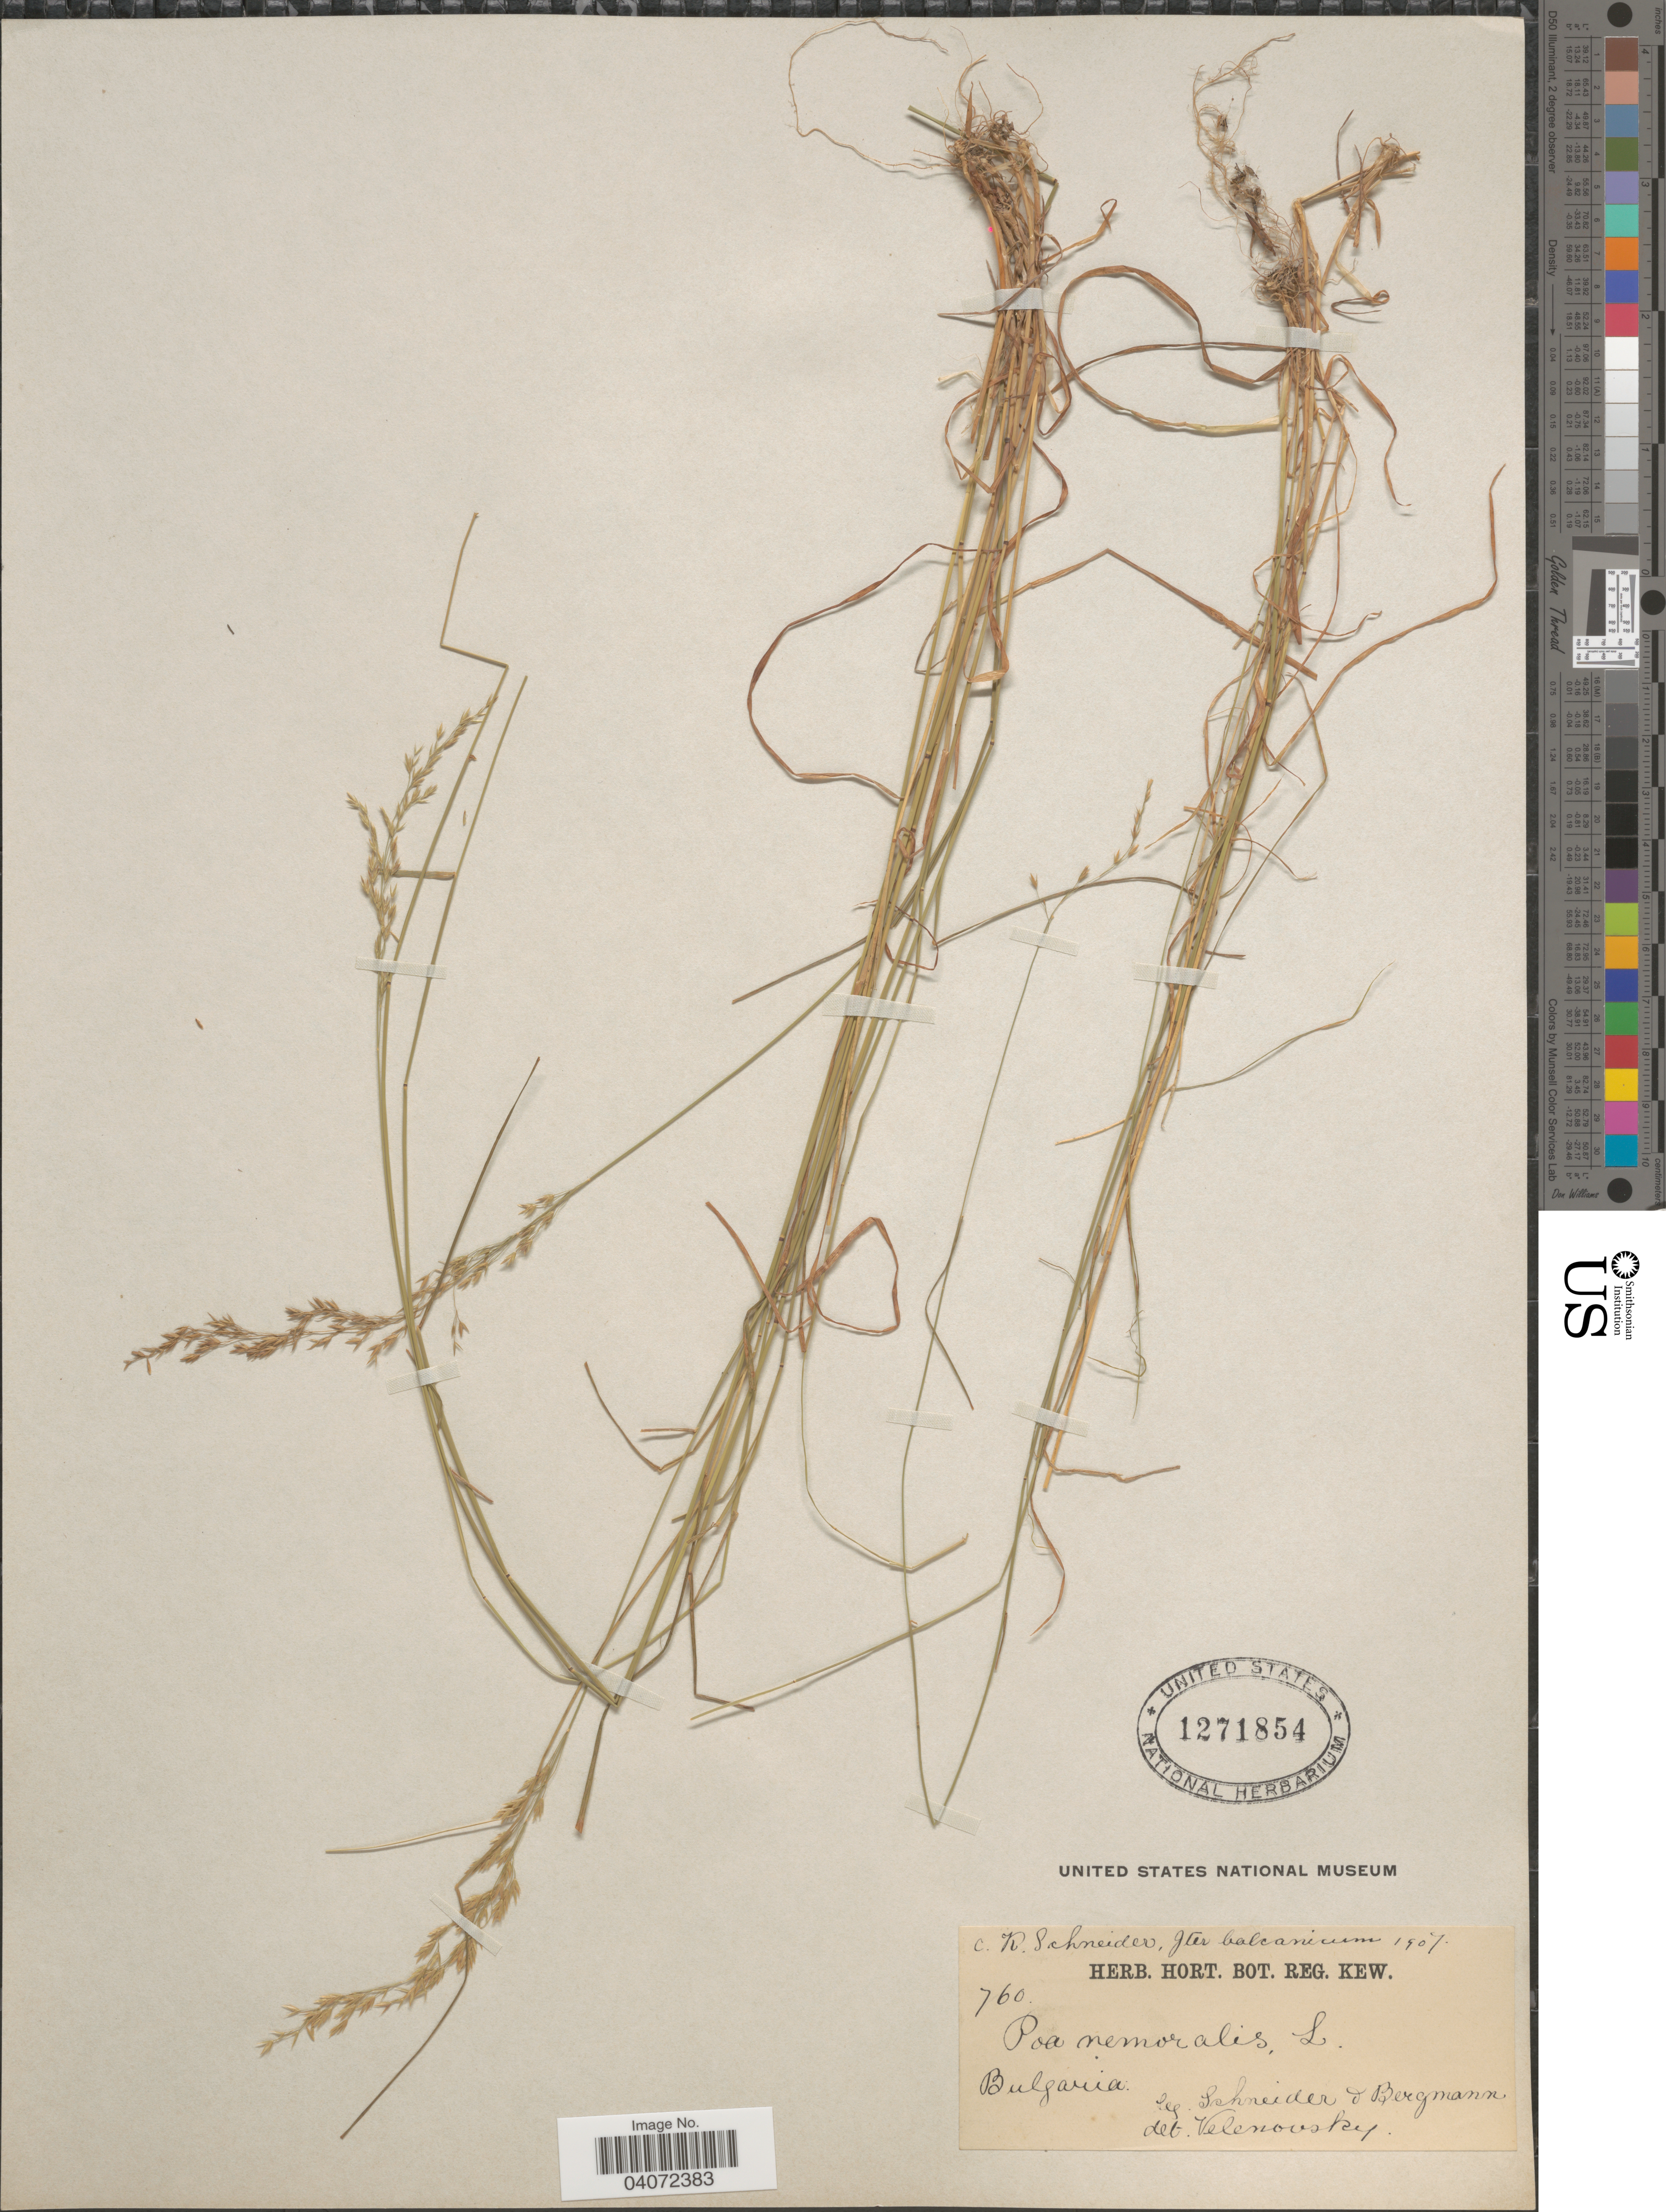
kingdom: Plantae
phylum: Tracheophyta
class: Liliopsida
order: Poales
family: Poaceae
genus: Poa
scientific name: Poa nemoralis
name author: L.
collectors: -. Schneider & -. Bergmann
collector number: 760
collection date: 1907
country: Bulgaria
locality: Iter balcanicum1907.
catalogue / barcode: US 1271854